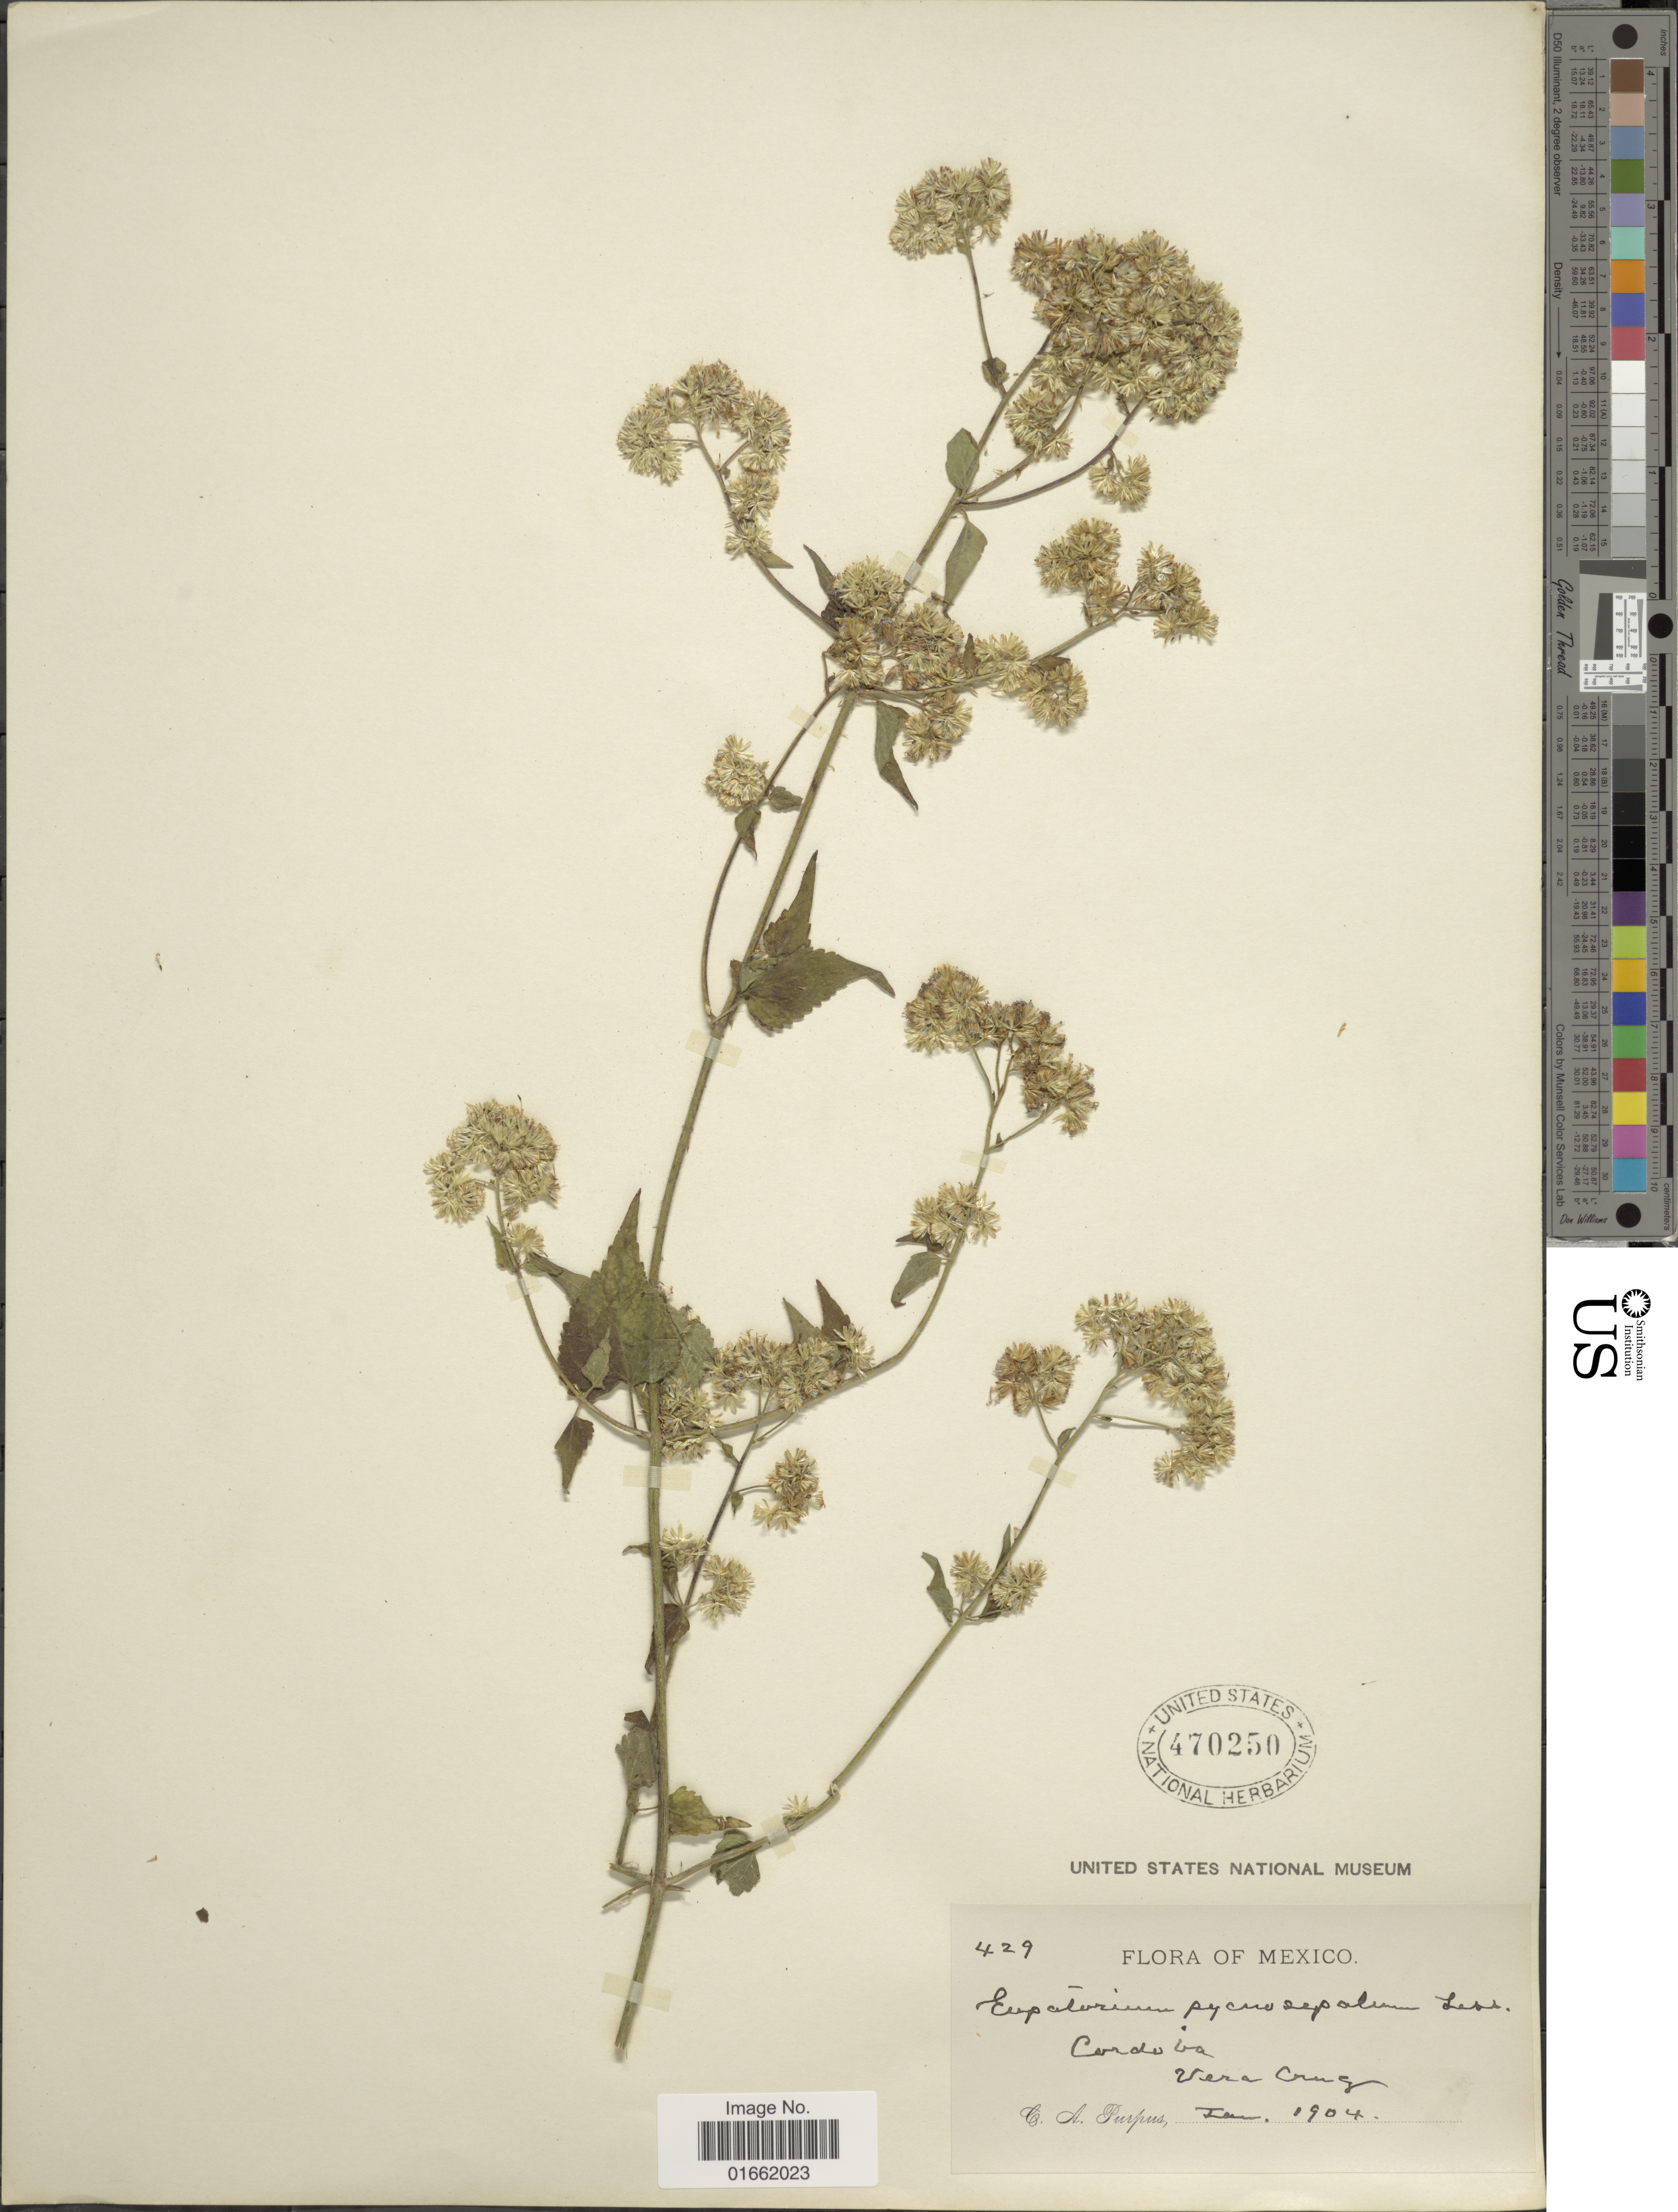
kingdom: Plantae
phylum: Tracheophyta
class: Magnoliopsida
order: Asterales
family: Asteraceae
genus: Fleischmannia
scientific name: Fleischmannia seleriana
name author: (B.L. Rob.) R.M. King & H. Rob.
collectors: C. A. Purpus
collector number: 429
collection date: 1904-01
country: Mexico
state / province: Veracruz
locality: Cordova, Vera Cruz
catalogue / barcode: US 470250